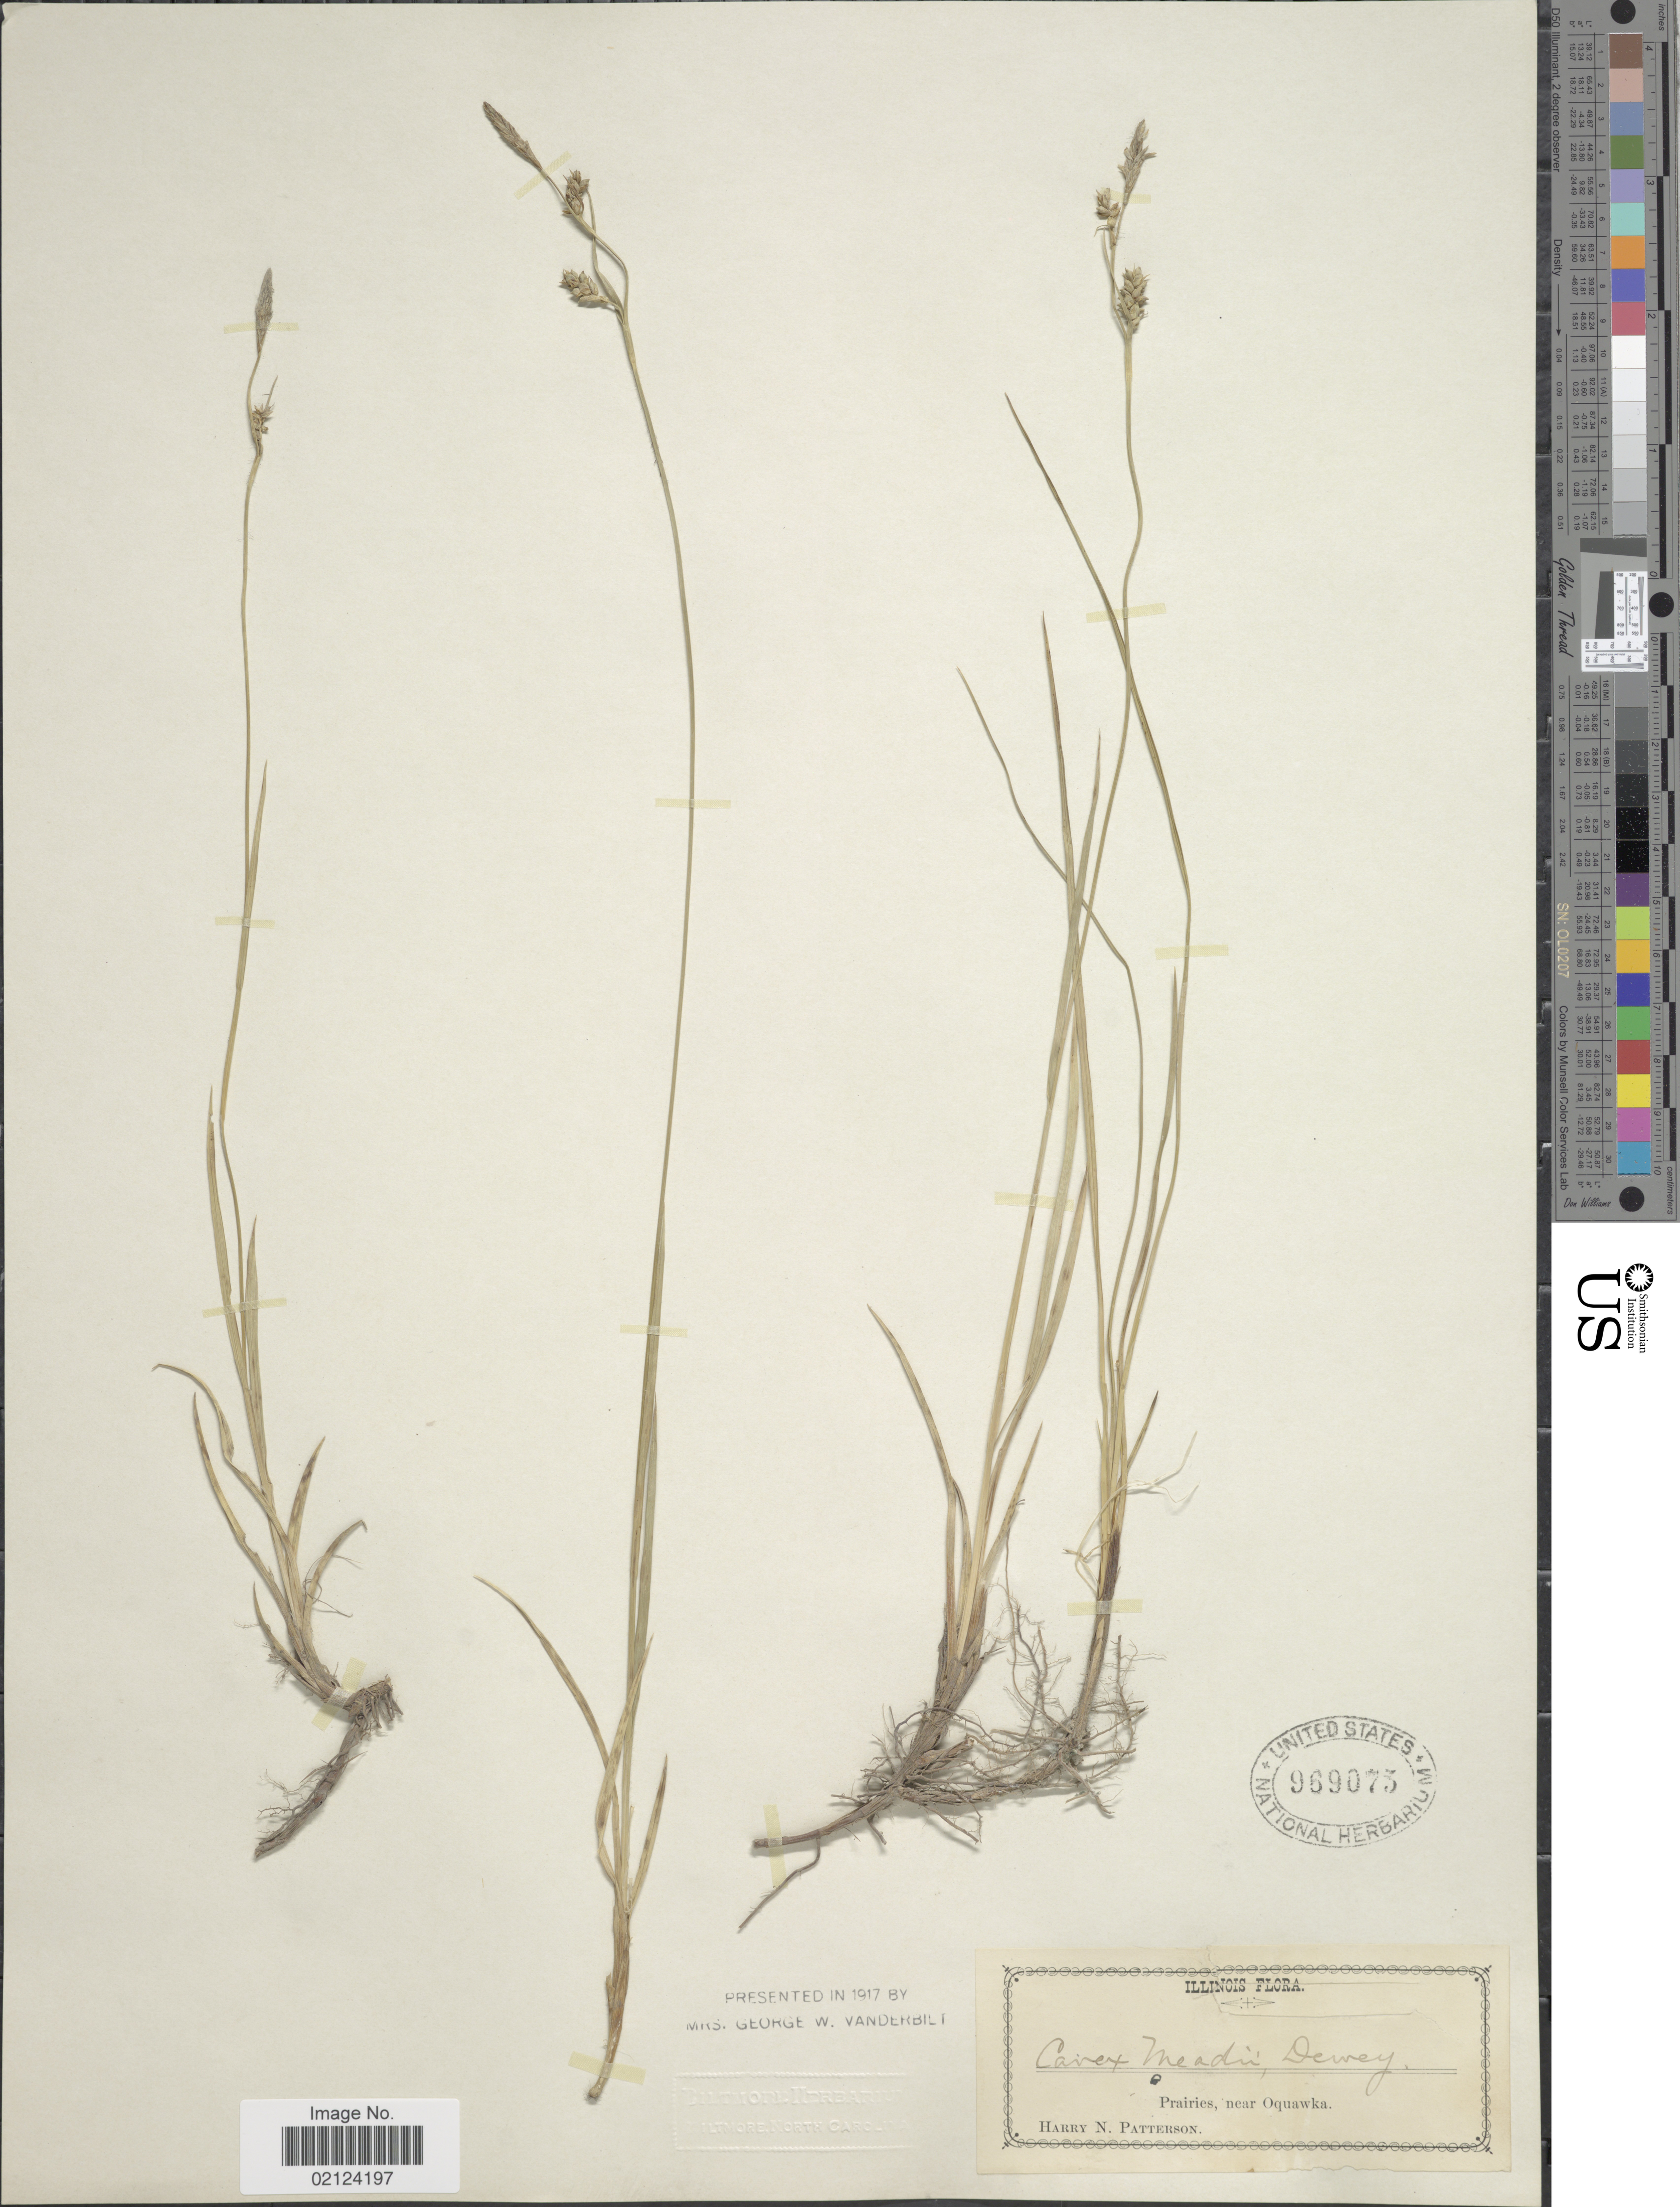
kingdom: Plantae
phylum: Tracheophyta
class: Liliopsida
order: Poales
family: Cyperaceae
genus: Carex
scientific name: Carex meadii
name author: Dewey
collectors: H. N. Patterson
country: United States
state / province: Illinois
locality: Prairies, near Oquawka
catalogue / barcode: US 969075